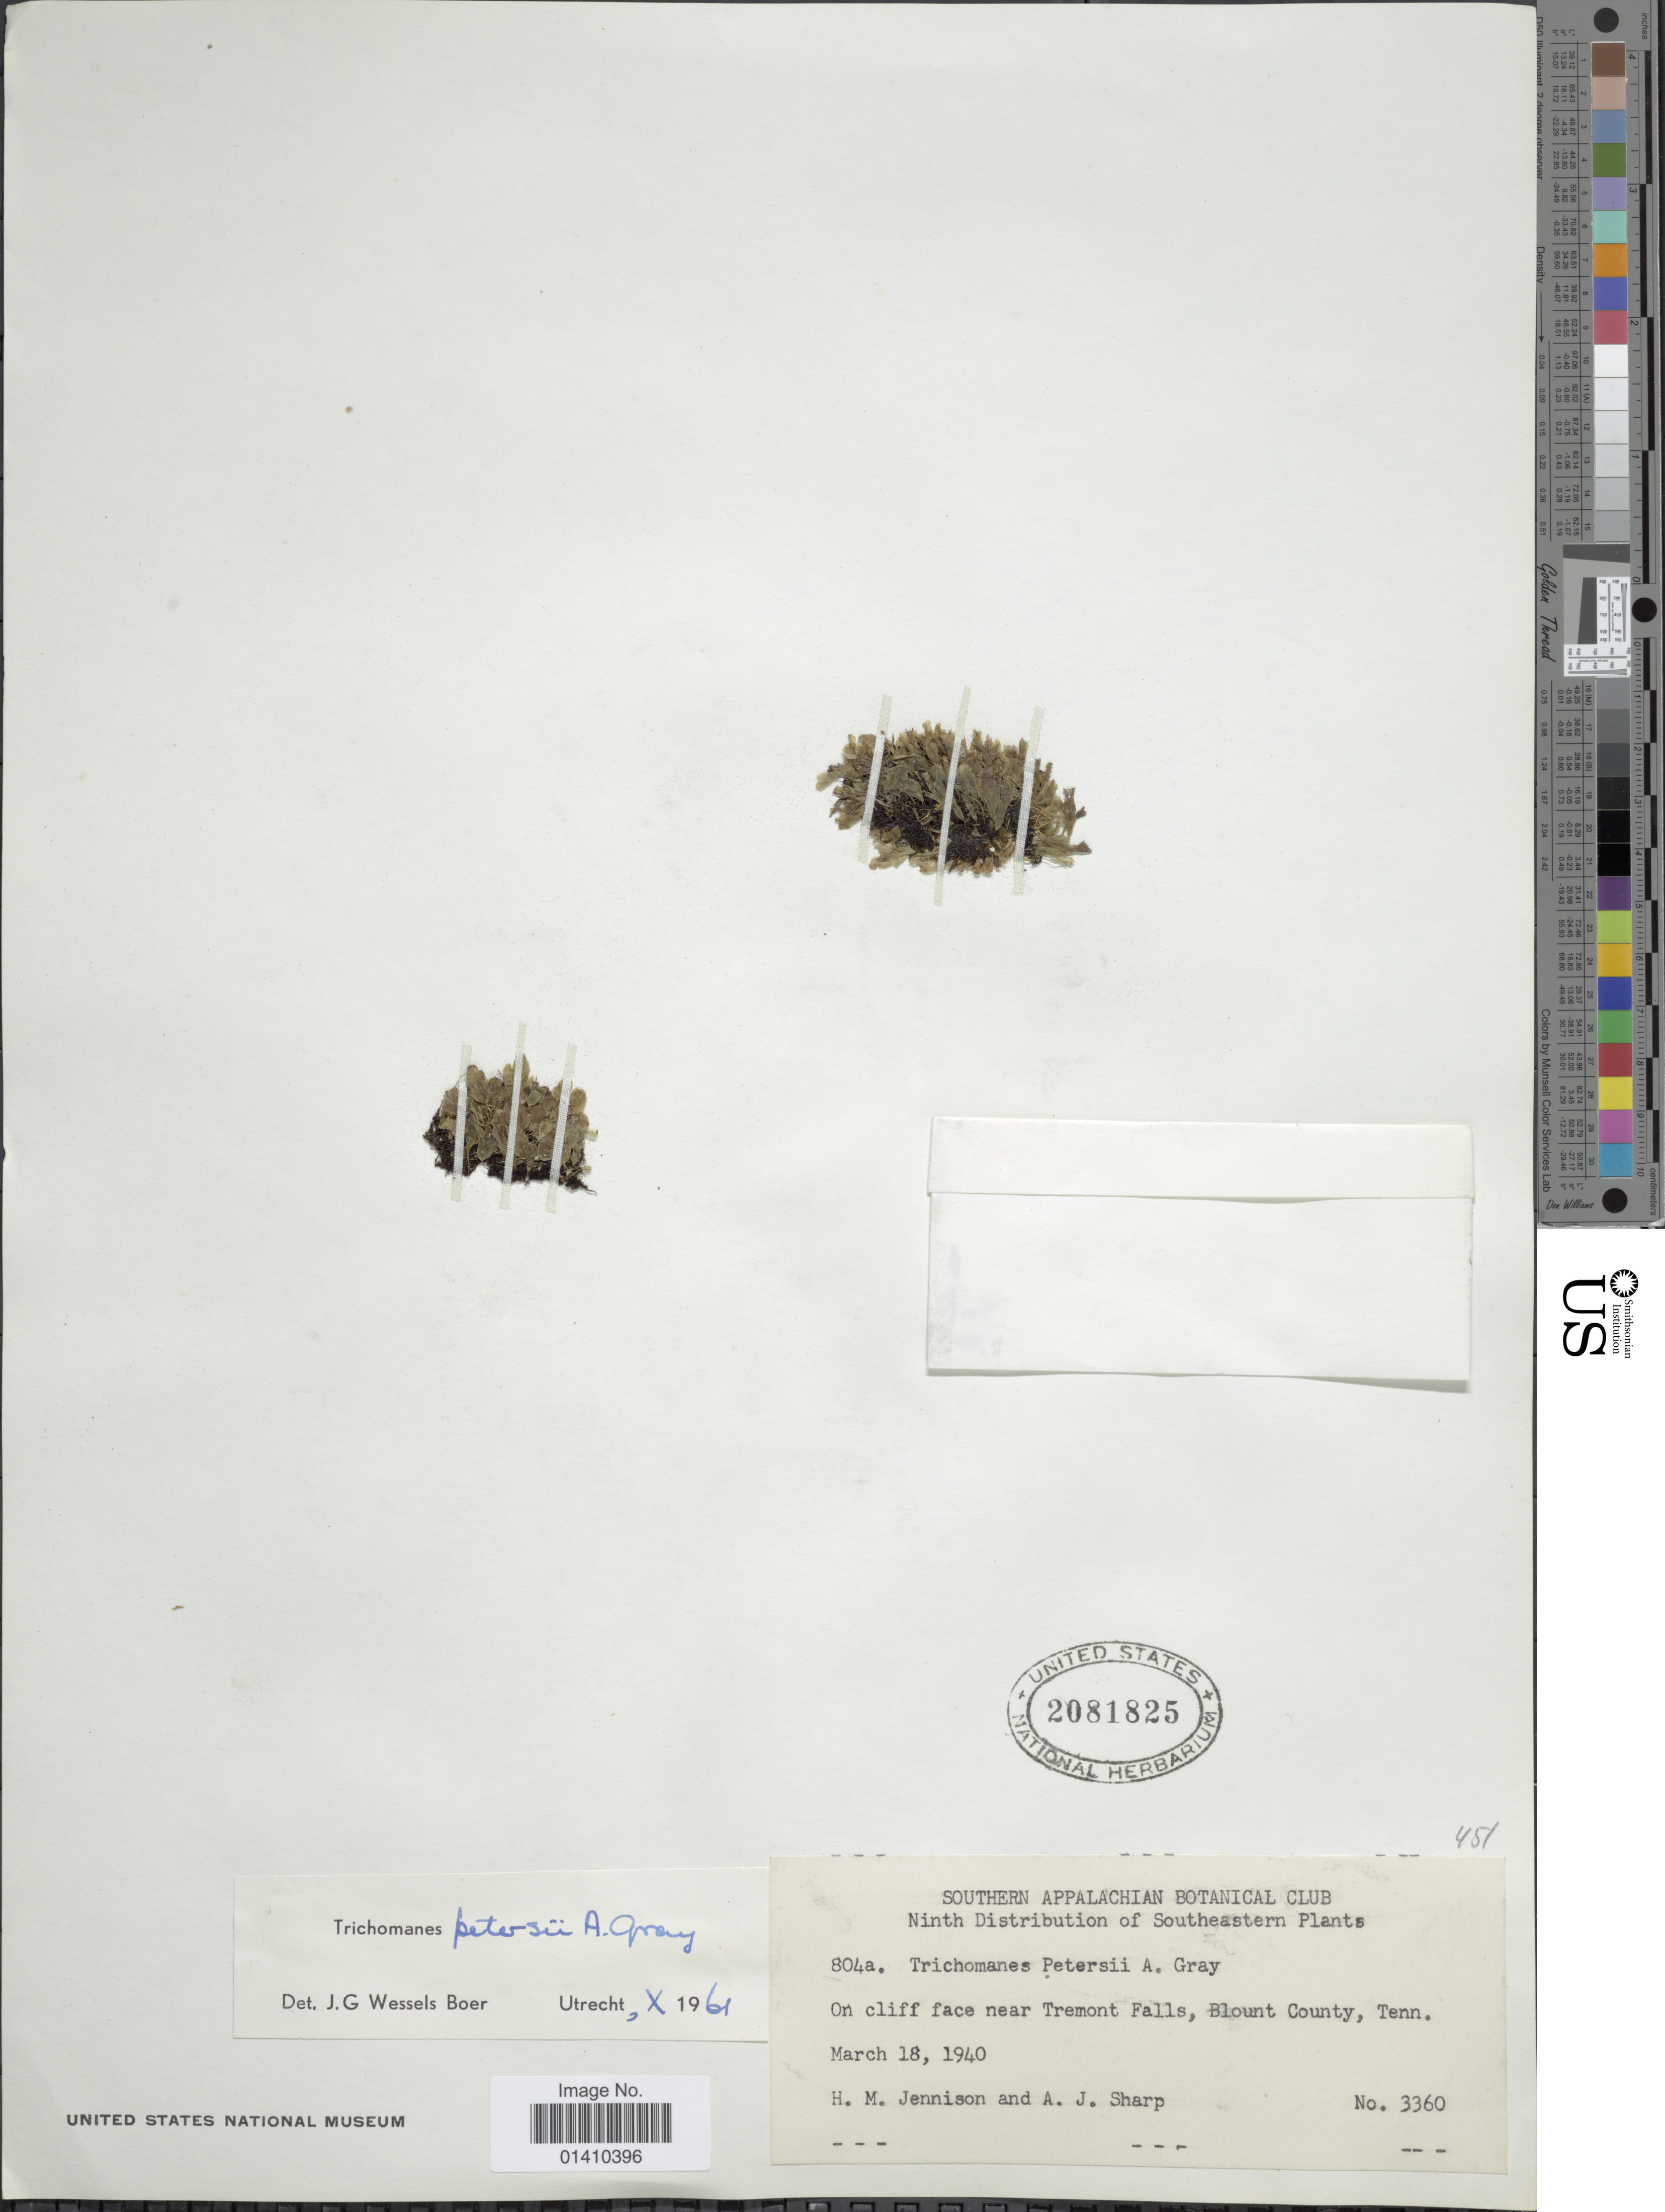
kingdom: Plantae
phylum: Tracheophyta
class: Polypodiopsida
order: Hymenophyllales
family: Hymenophyllaceae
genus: Didymoglossum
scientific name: Didymoglossum petersii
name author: (A. Gray) Copel.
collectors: H. Jennison & A. J. Sharp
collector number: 3360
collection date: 1940-03-18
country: United States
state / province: Tennessee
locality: On cliff face near Tremont Falls, Blount County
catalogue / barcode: US 2081825